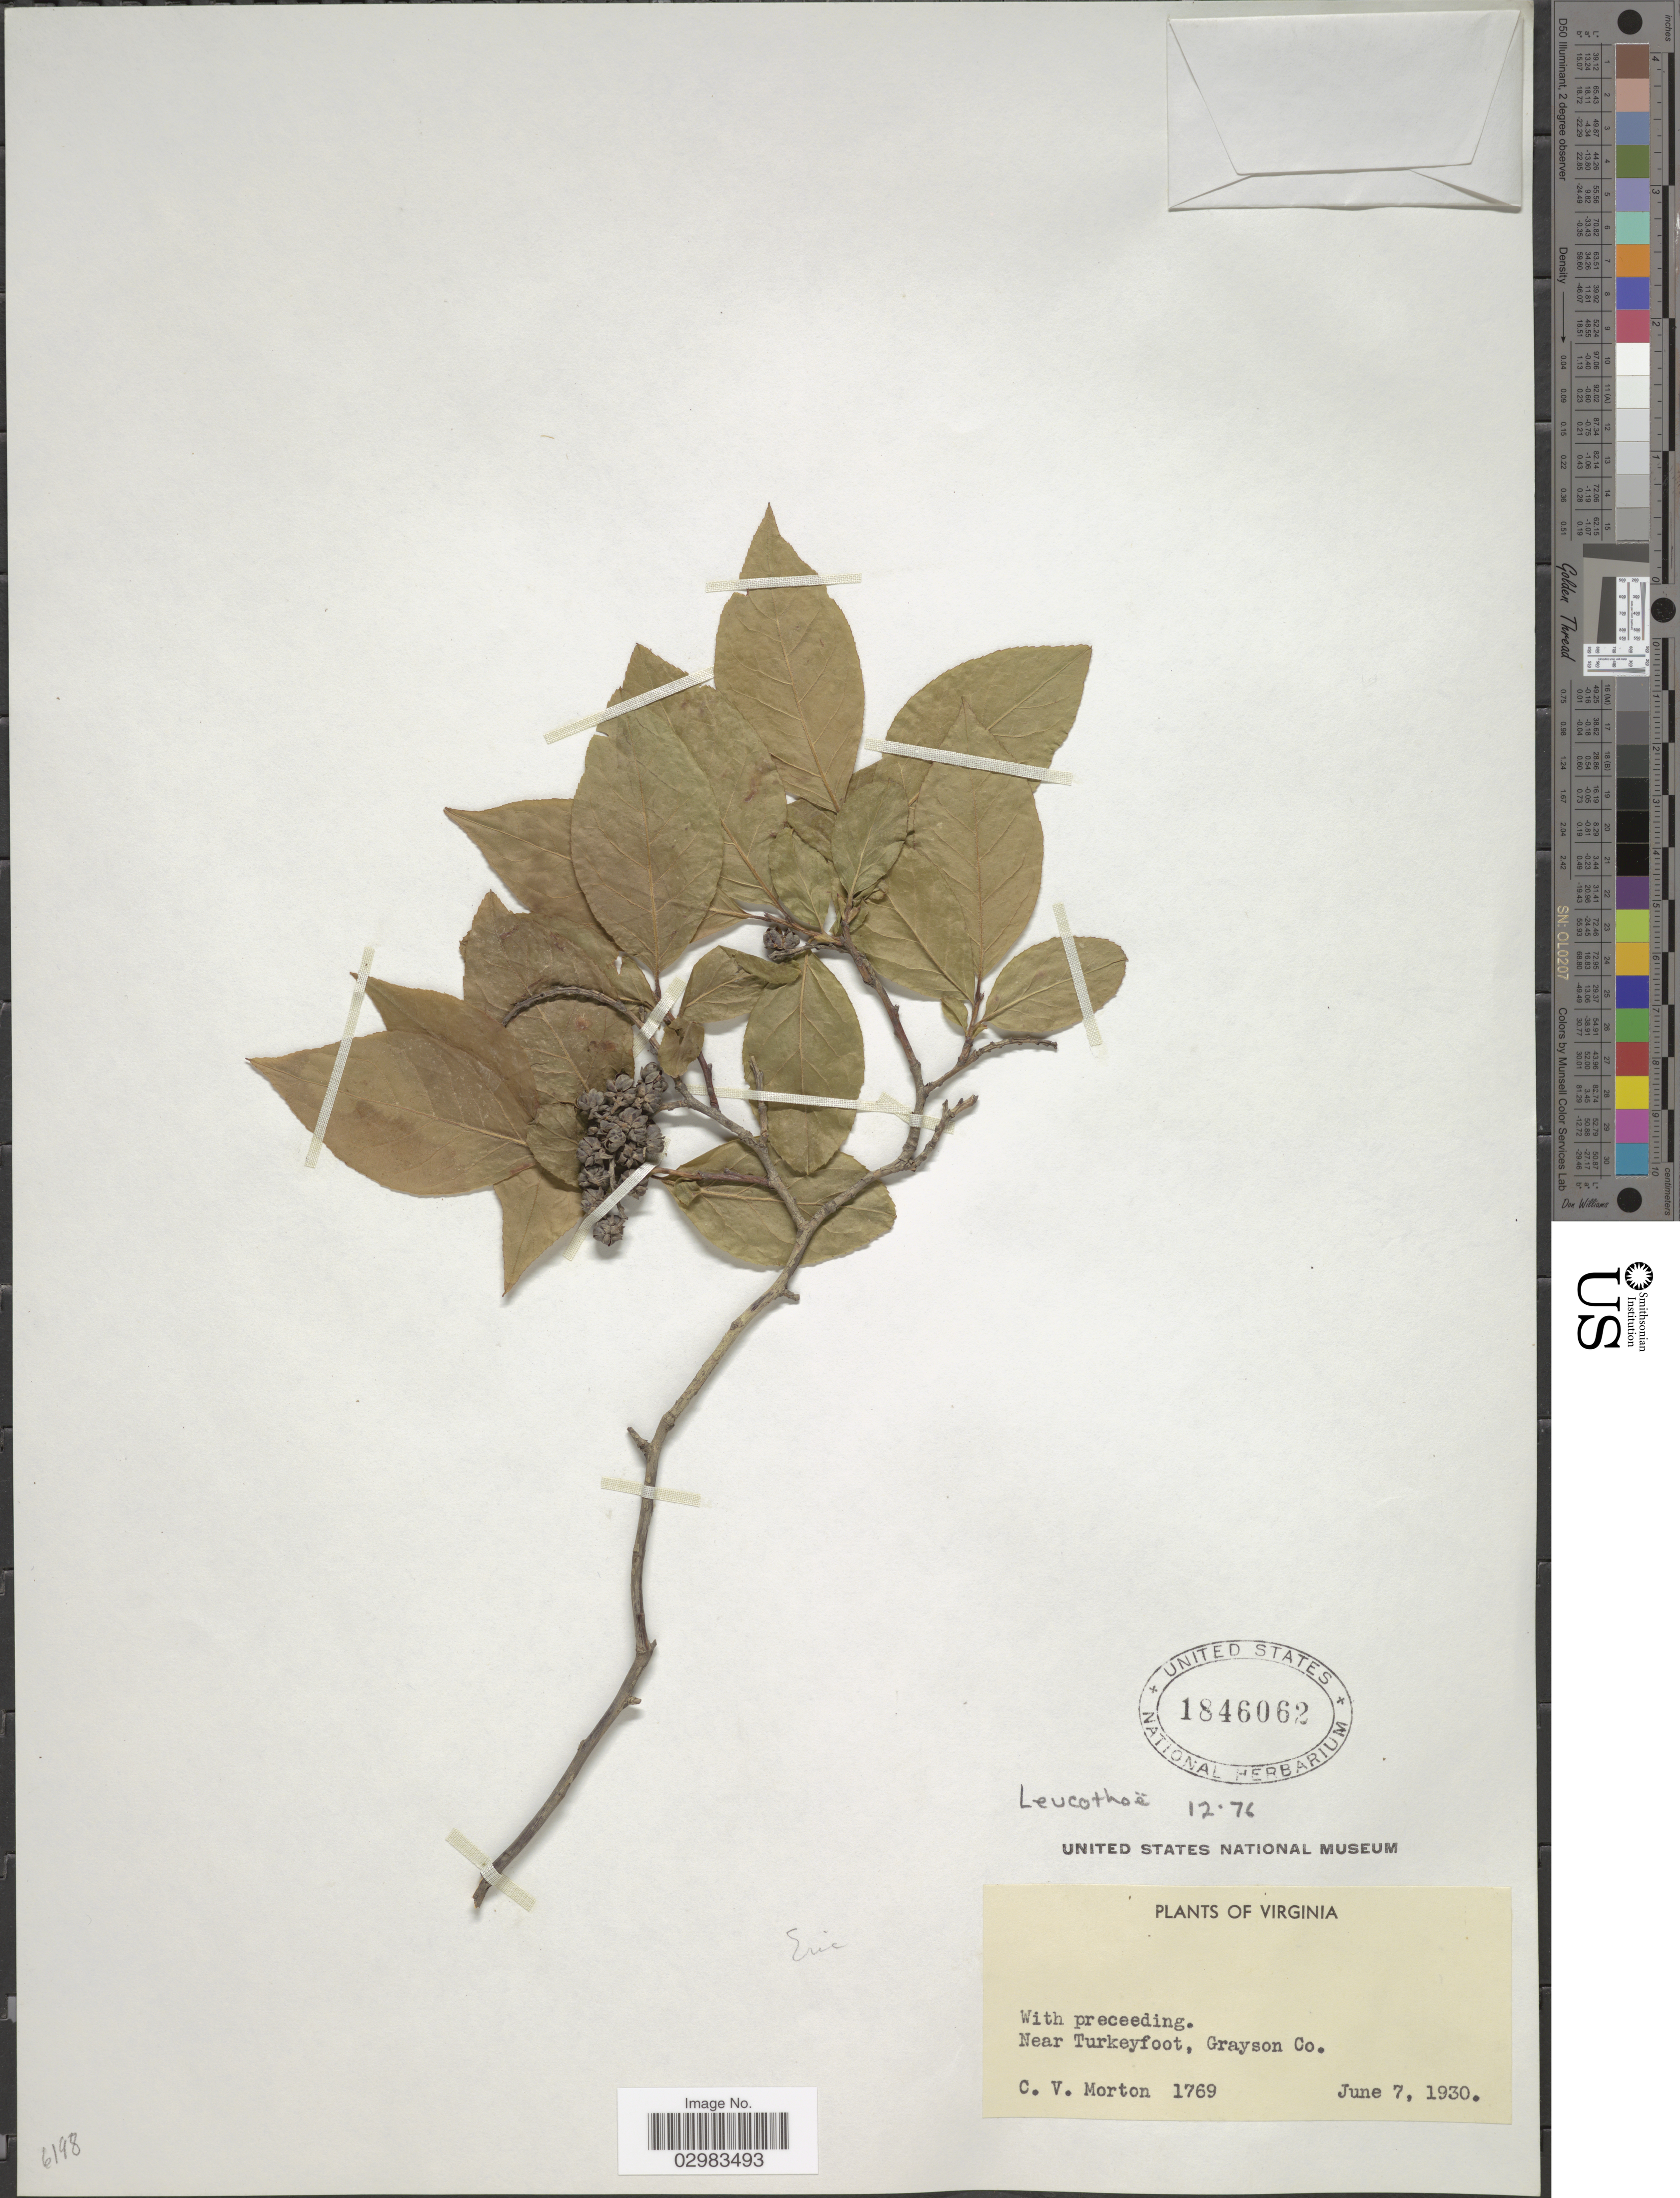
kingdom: Plantae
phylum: Tracheophyta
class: Magnoliopsida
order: Ericales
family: Ericaceae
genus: Leucothoe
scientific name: Leucothoë sp.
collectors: C. V. Morton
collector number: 1769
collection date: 1930-06-07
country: United States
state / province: Virginia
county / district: Grayson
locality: Near Turkeyfoot, Grayson Co.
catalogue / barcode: US 1846062